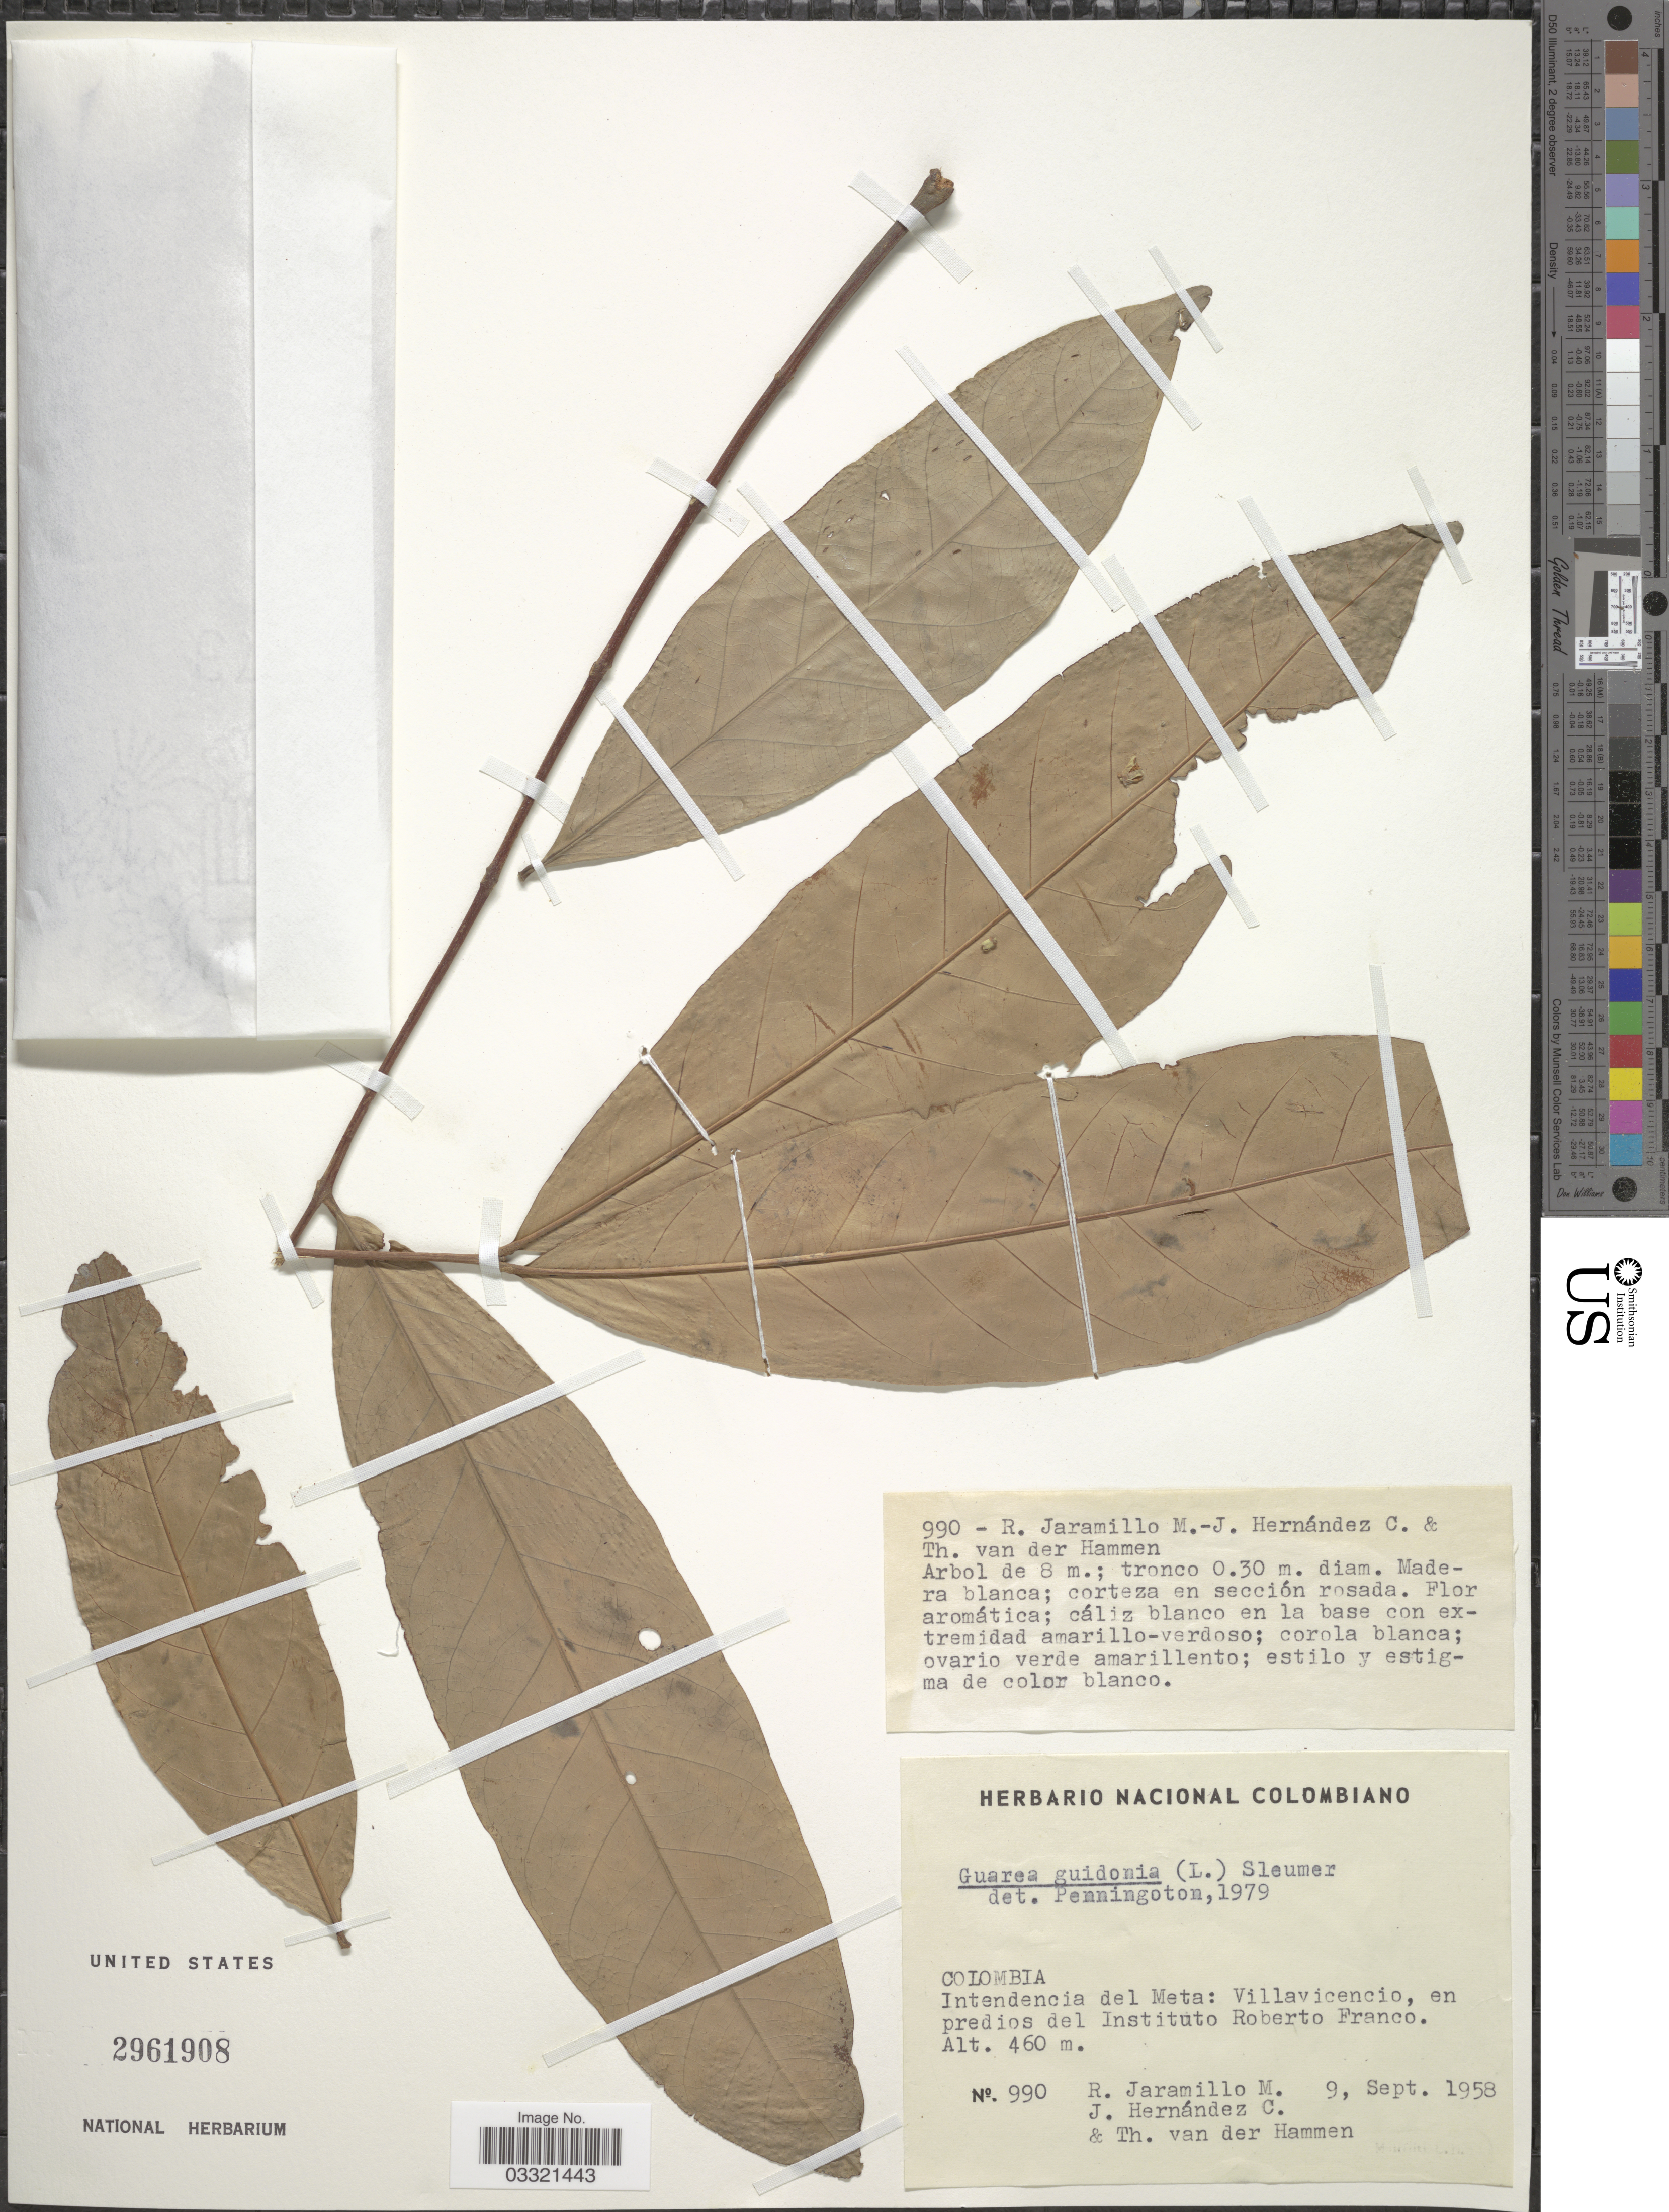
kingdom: Plantae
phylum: Tracheophyta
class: Magnoliopsida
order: Sapindales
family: Meliaceae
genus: Guarea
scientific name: Guarea guidonia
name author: (L.) Sleumer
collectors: R. Jaramillo M., J. Hernandez Camacho & T. Van der Hammen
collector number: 990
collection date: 1958-09-09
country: Colombia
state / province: Meta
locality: Intendencia del Meta: Villavicencio, en predios del Instituto Roberto Franco.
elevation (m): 460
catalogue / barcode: US 2961908